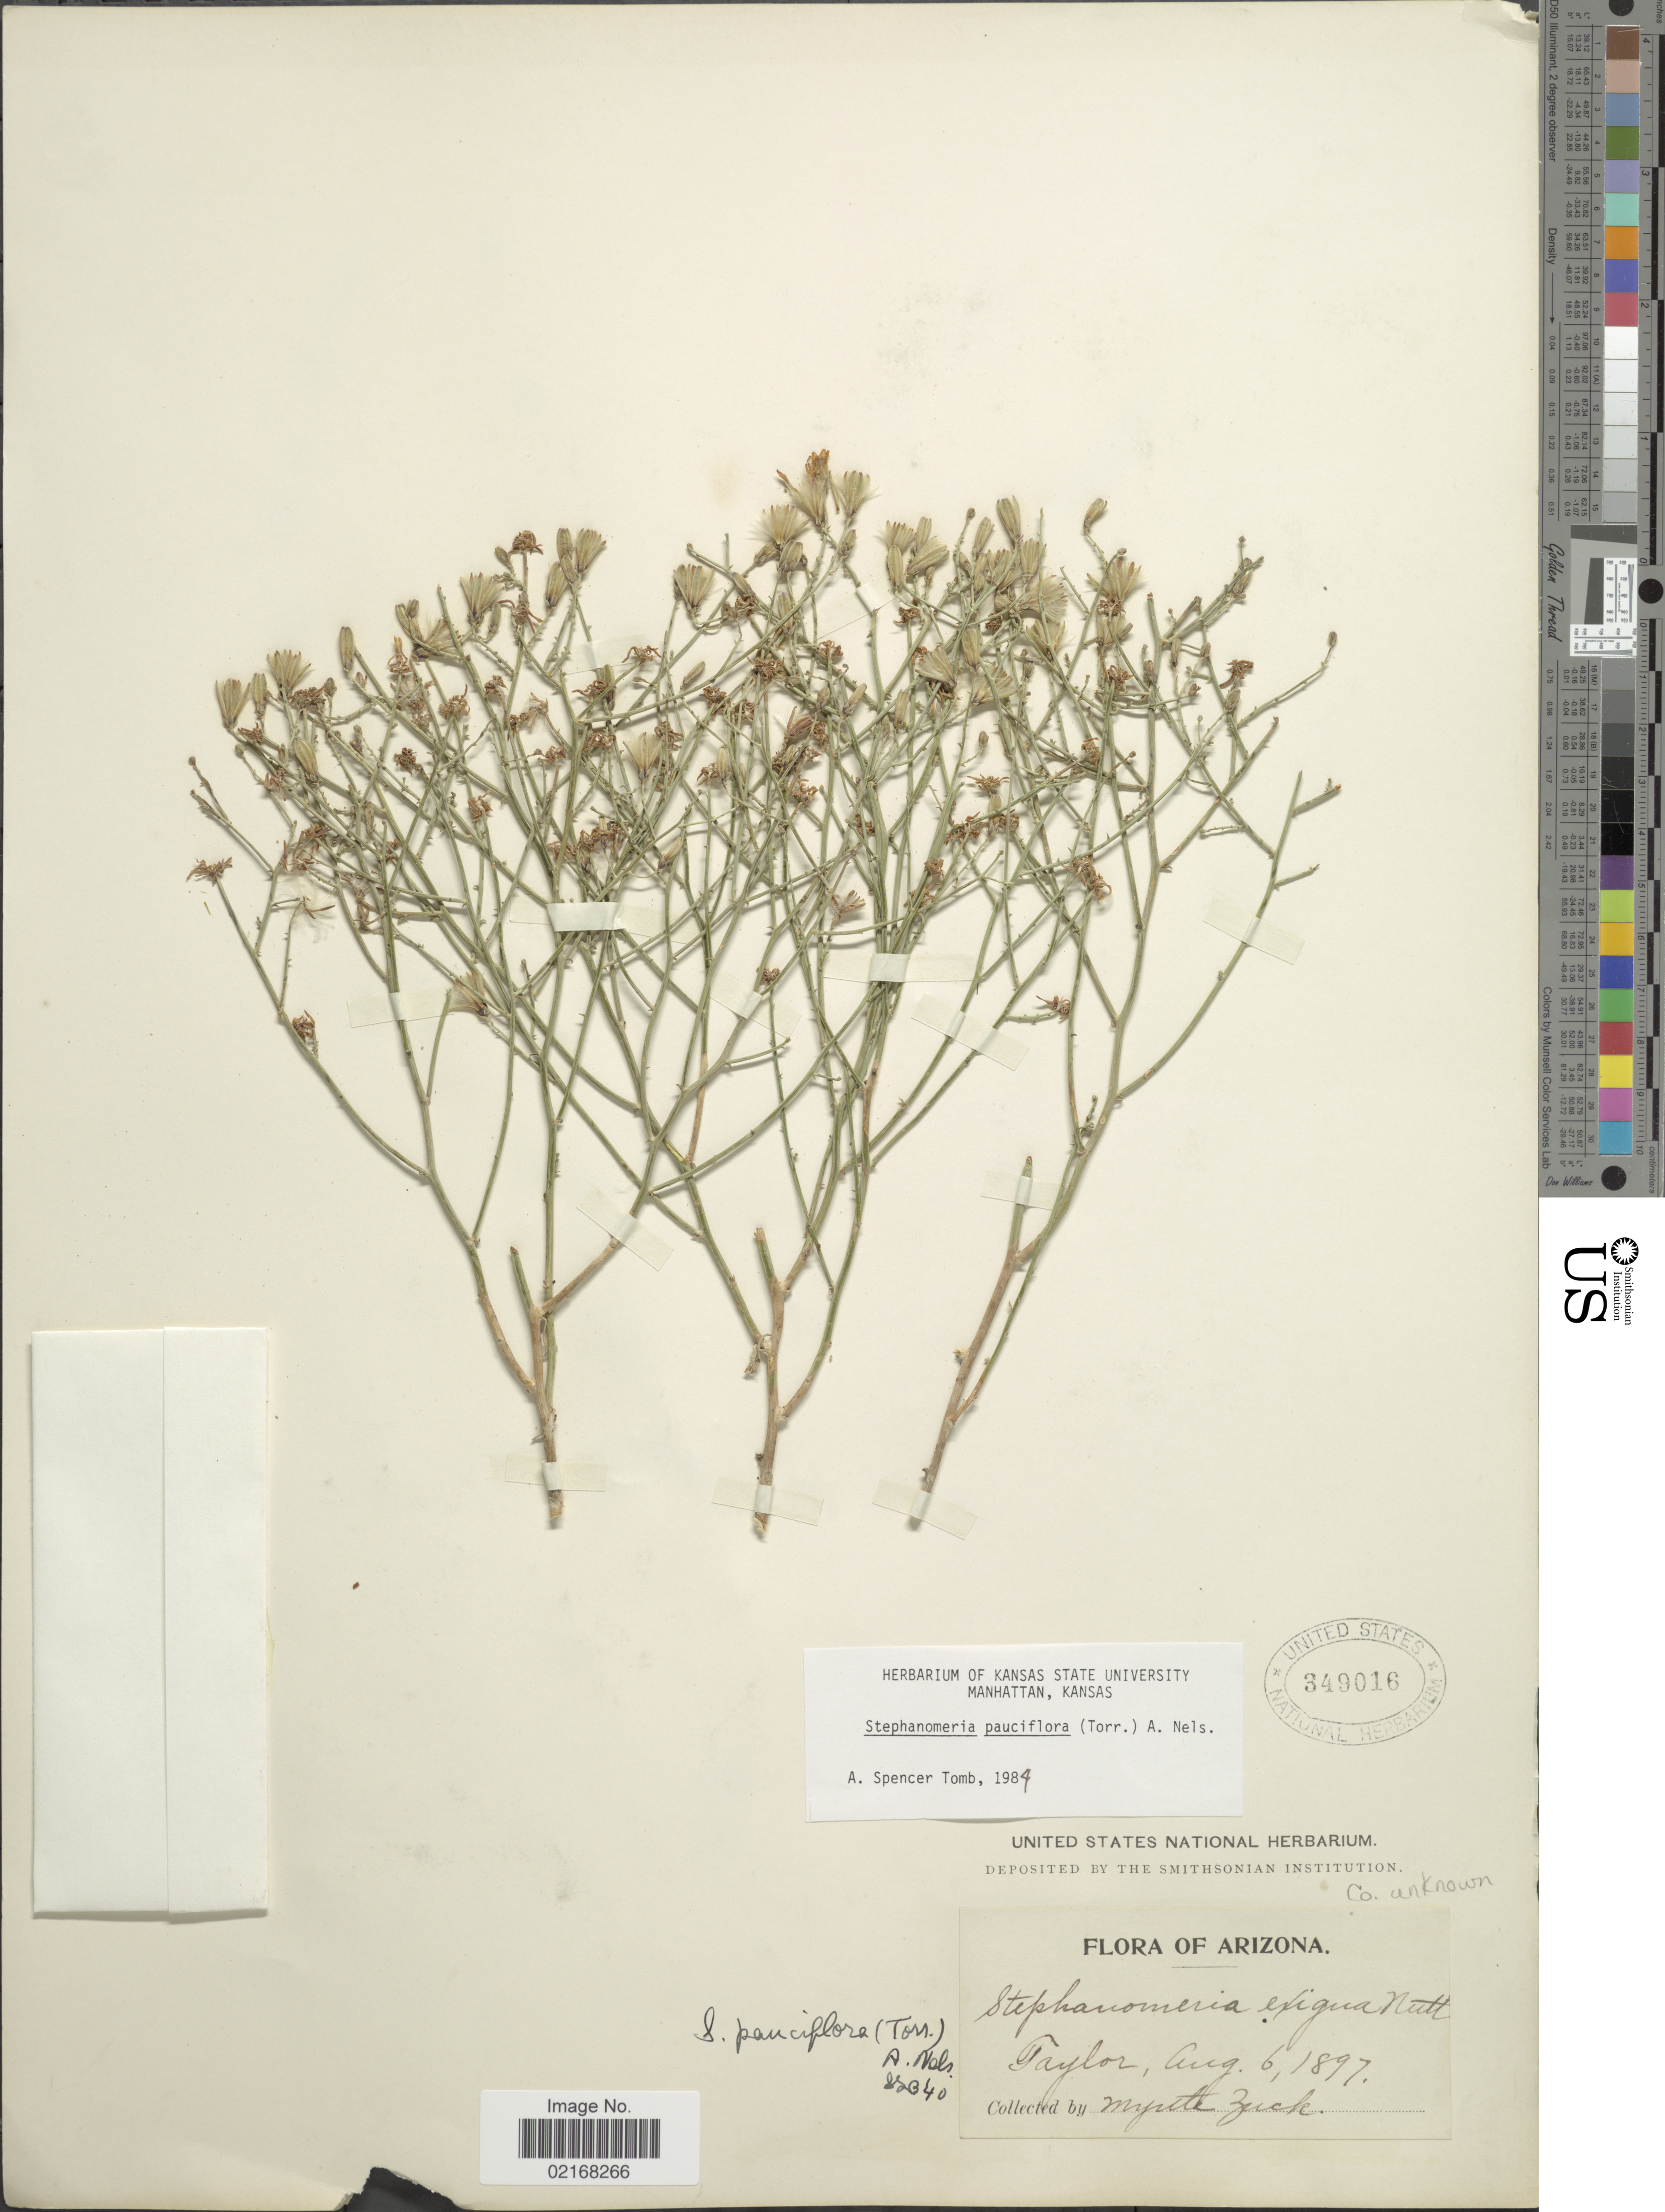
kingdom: Plantae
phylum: Tracheophyta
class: Magnoliopsida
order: Asterales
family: Asteraceae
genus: Stephanomeria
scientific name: Stephanomeria pauciflora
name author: (Torr.) A. Nelson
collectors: M. Zuck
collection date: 1897-08-06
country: United States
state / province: Arizona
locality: Taylor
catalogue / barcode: US 349016